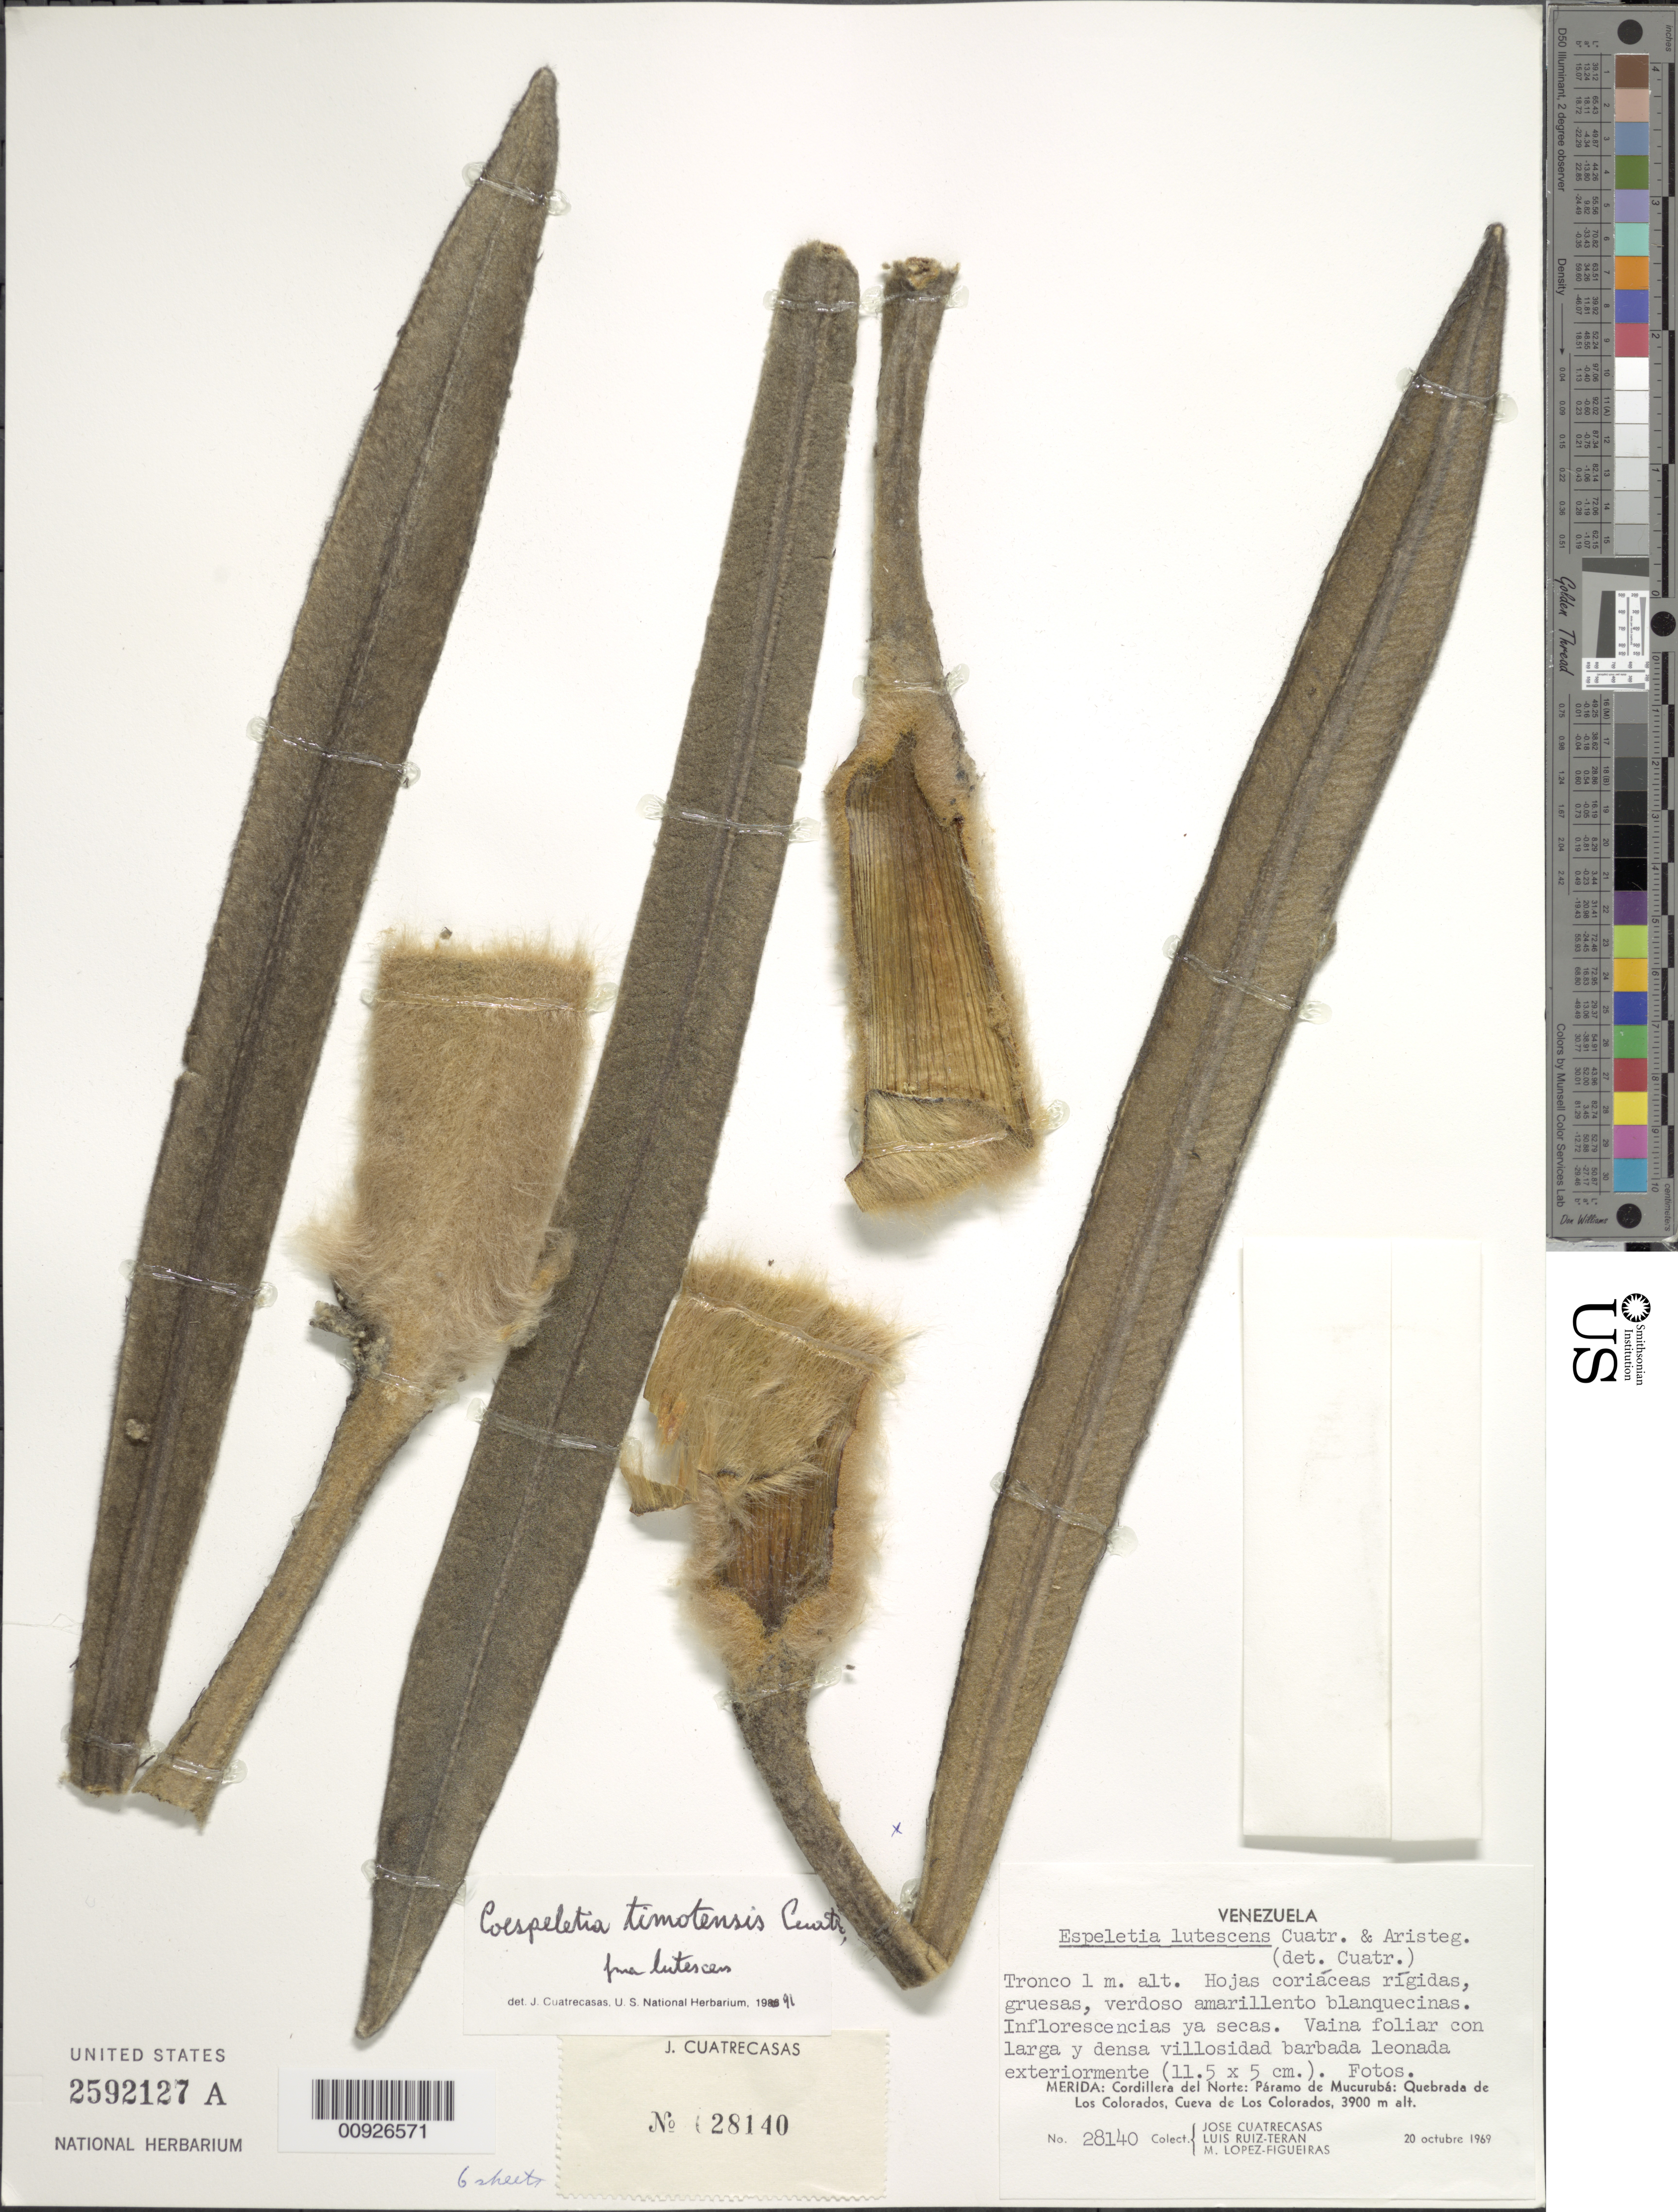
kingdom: Plantae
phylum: Tracheophyta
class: Magnoliopsida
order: Asterales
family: Asteraceae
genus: Coespeletia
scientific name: Coespeletia timotensis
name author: (Cuatrec.) Cuatrec.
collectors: J. Cuatrecasas, L. E. Ruíz-Terán & M. López Figueiras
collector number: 28140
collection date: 1969-10-20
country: Venezuela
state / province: Mérida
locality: P. de Mucurubá. Quebrada de Los Colorados, Cueva de los Colorados, Cordillera del Norte.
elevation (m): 3900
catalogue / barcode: US 2592127